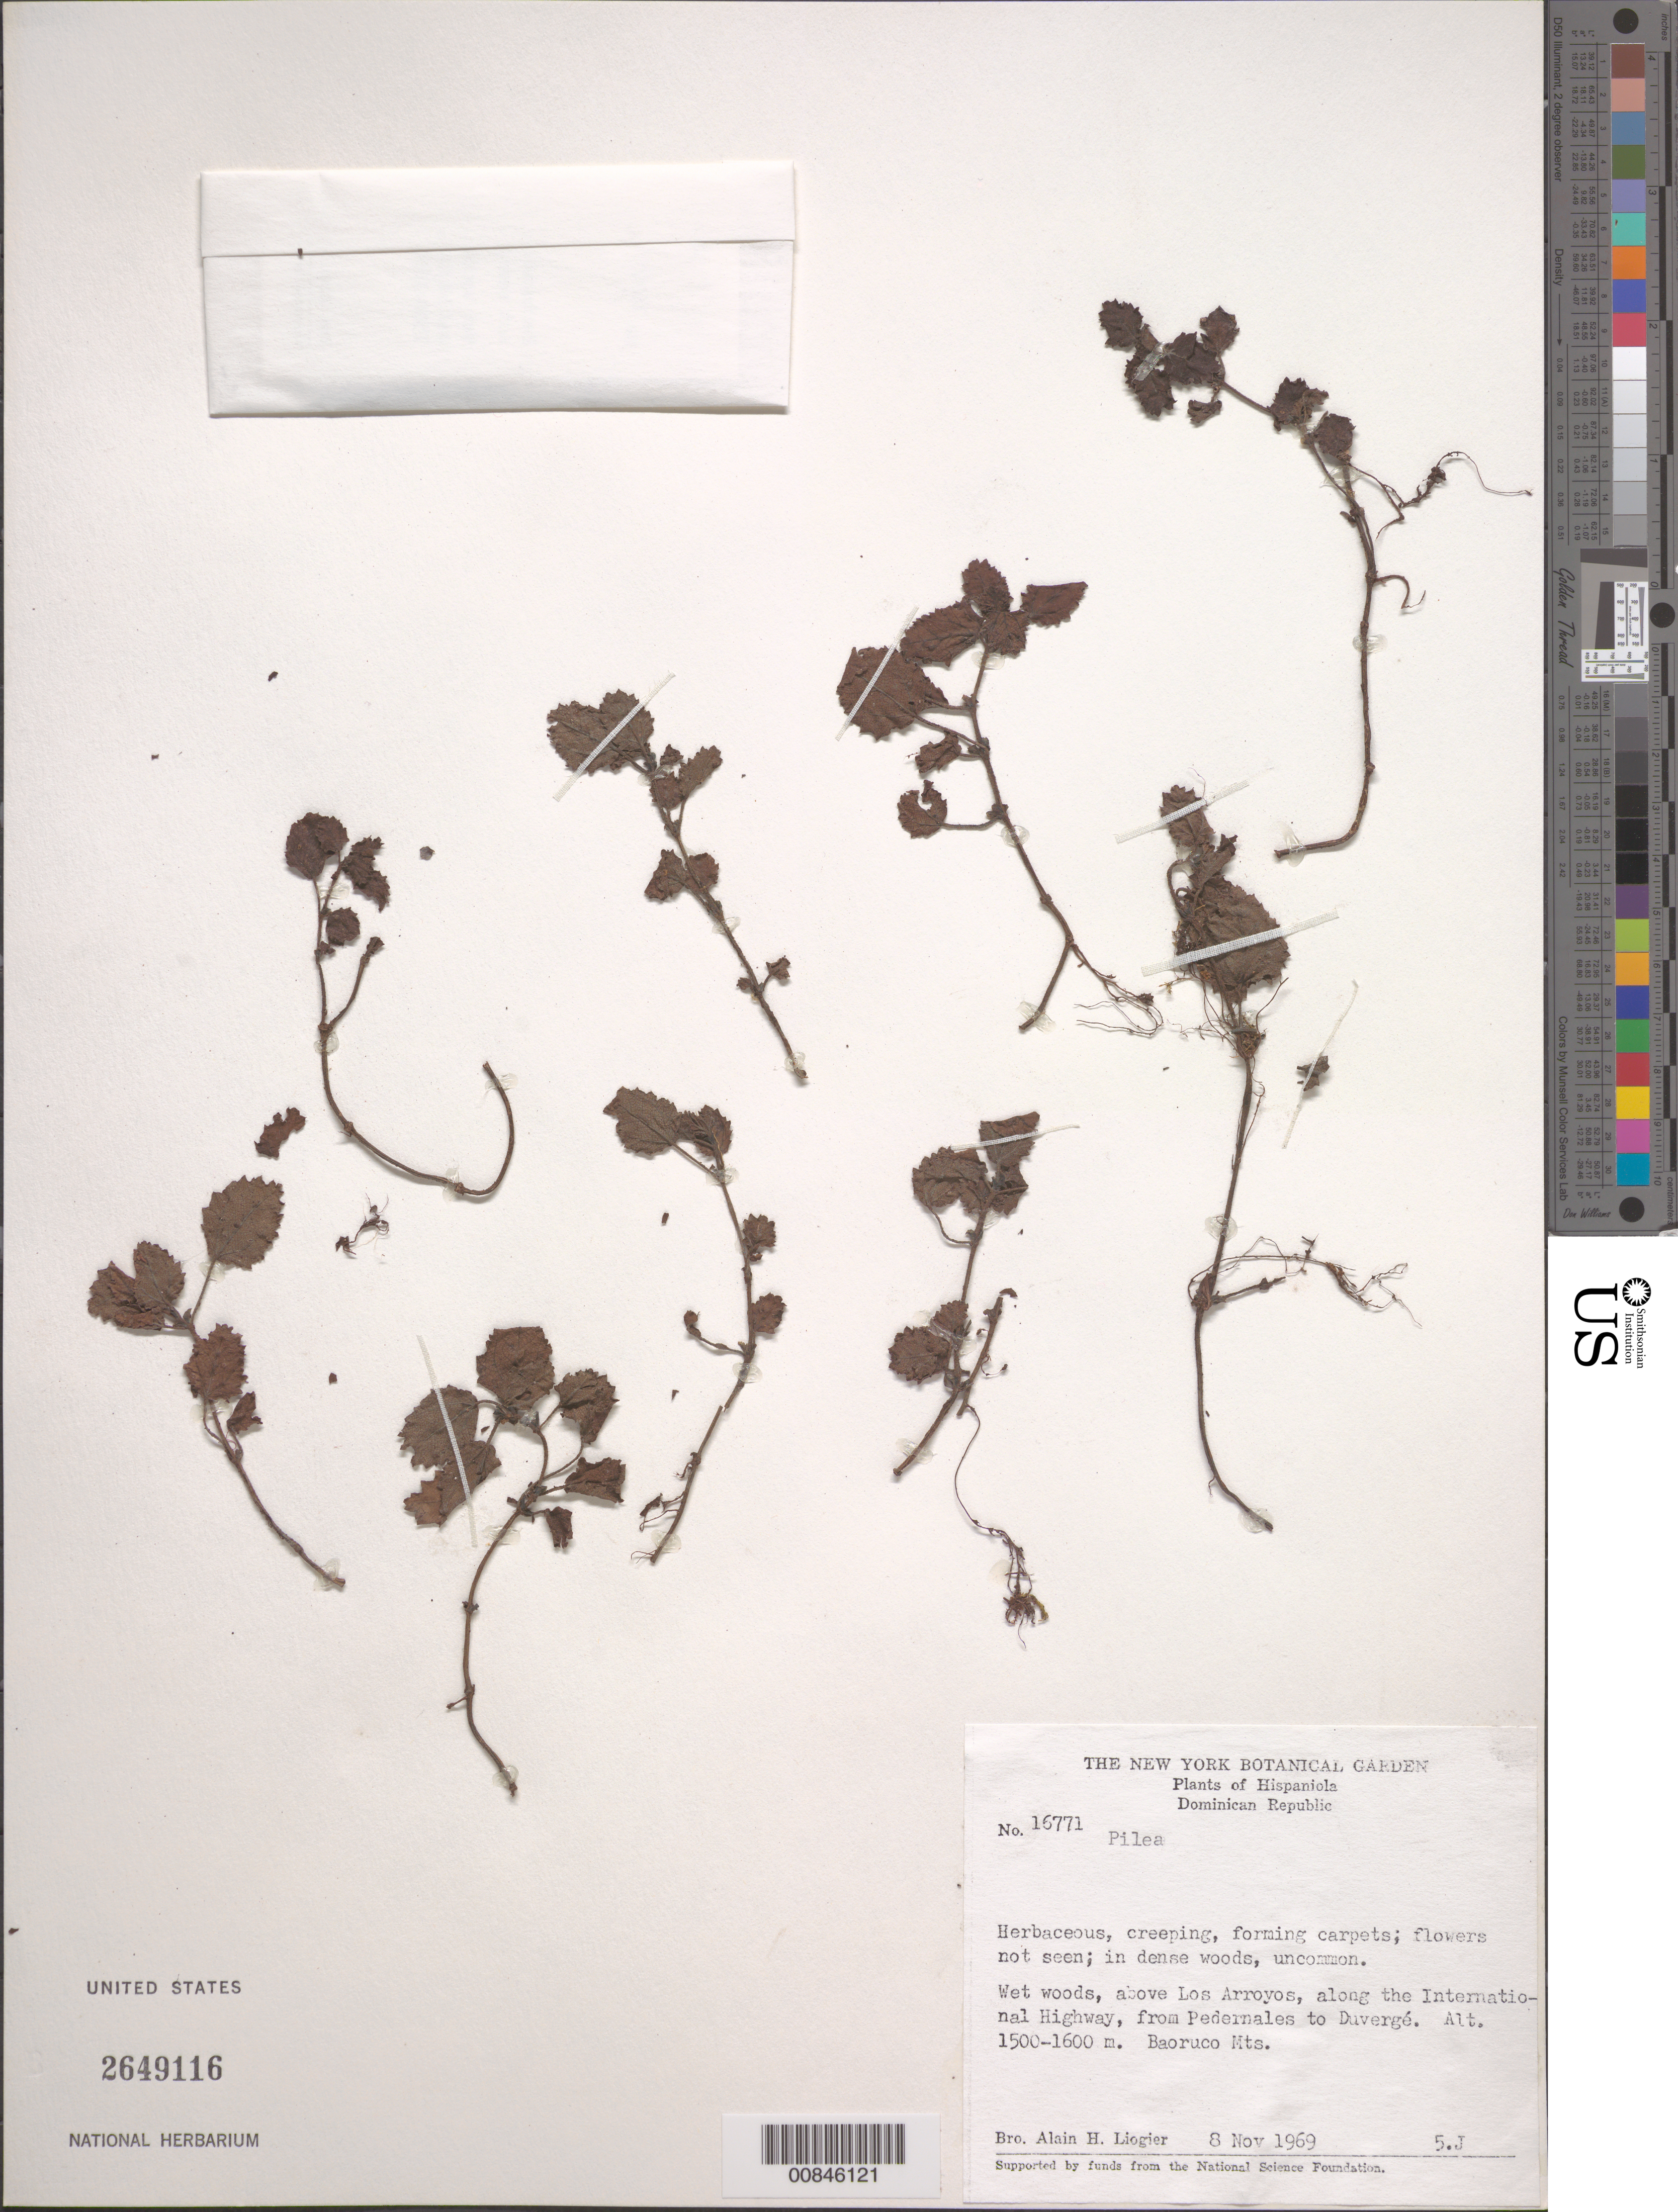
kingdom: Plantae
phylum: Tracheophyta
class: Magnoliopsida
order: Rosales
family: Urticaceae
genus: Pilea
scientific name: Pilea sp.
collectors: A. H. Liogier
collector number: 16771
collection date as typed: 08 Nov 1969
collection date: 1969-11-08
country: Dominican Republic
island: Hispaniola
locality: Above Los Arroyos, along the International Highway, from Pedernales to Duvergé. Baoruco Mts.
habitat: In dense, wet woods.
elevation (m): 1500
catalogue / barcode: US 2649116